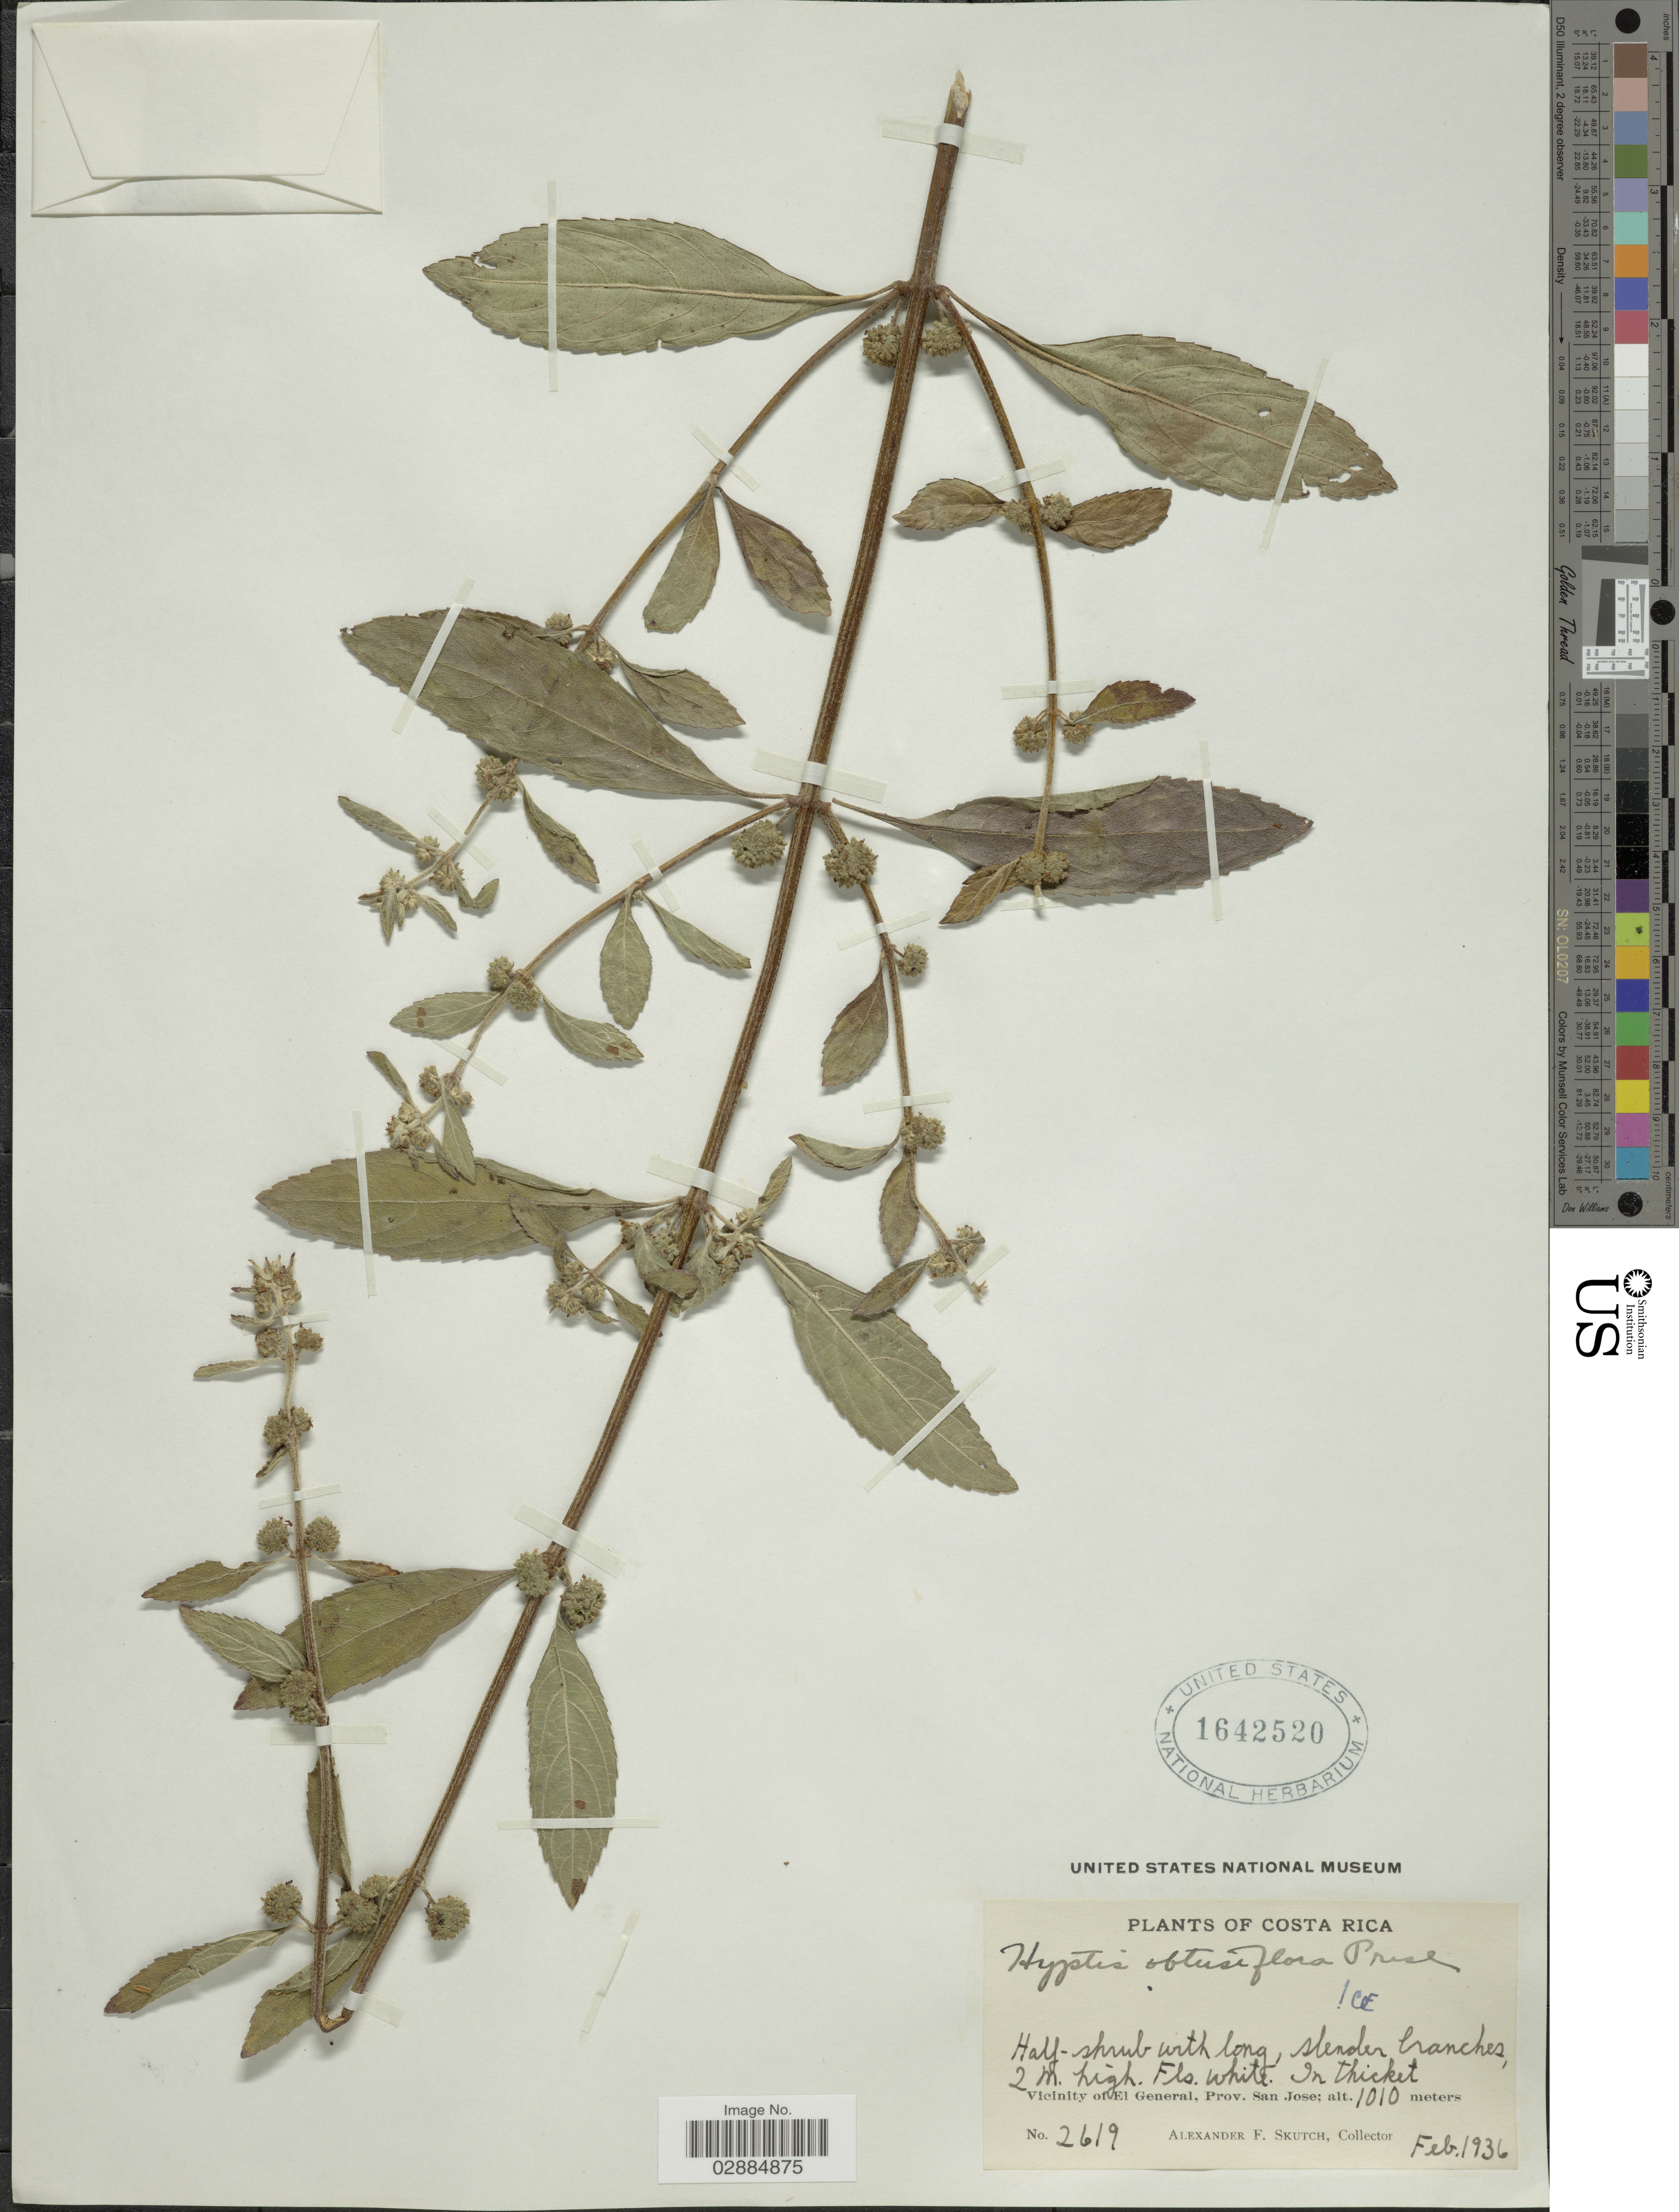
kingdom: Plantae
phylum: Tracheophyta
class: Magnoliopsida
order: Lamiales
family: Lamiaceae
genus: Hyptis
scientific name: Hyptis obtusiflora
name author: C. Presl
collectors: A. F. Skutch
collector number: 2619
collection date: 1936-02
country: Costa Rica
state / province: San José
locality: Vicinity of El General, Prov. San José.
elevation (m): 1010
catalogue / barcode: US 1642520